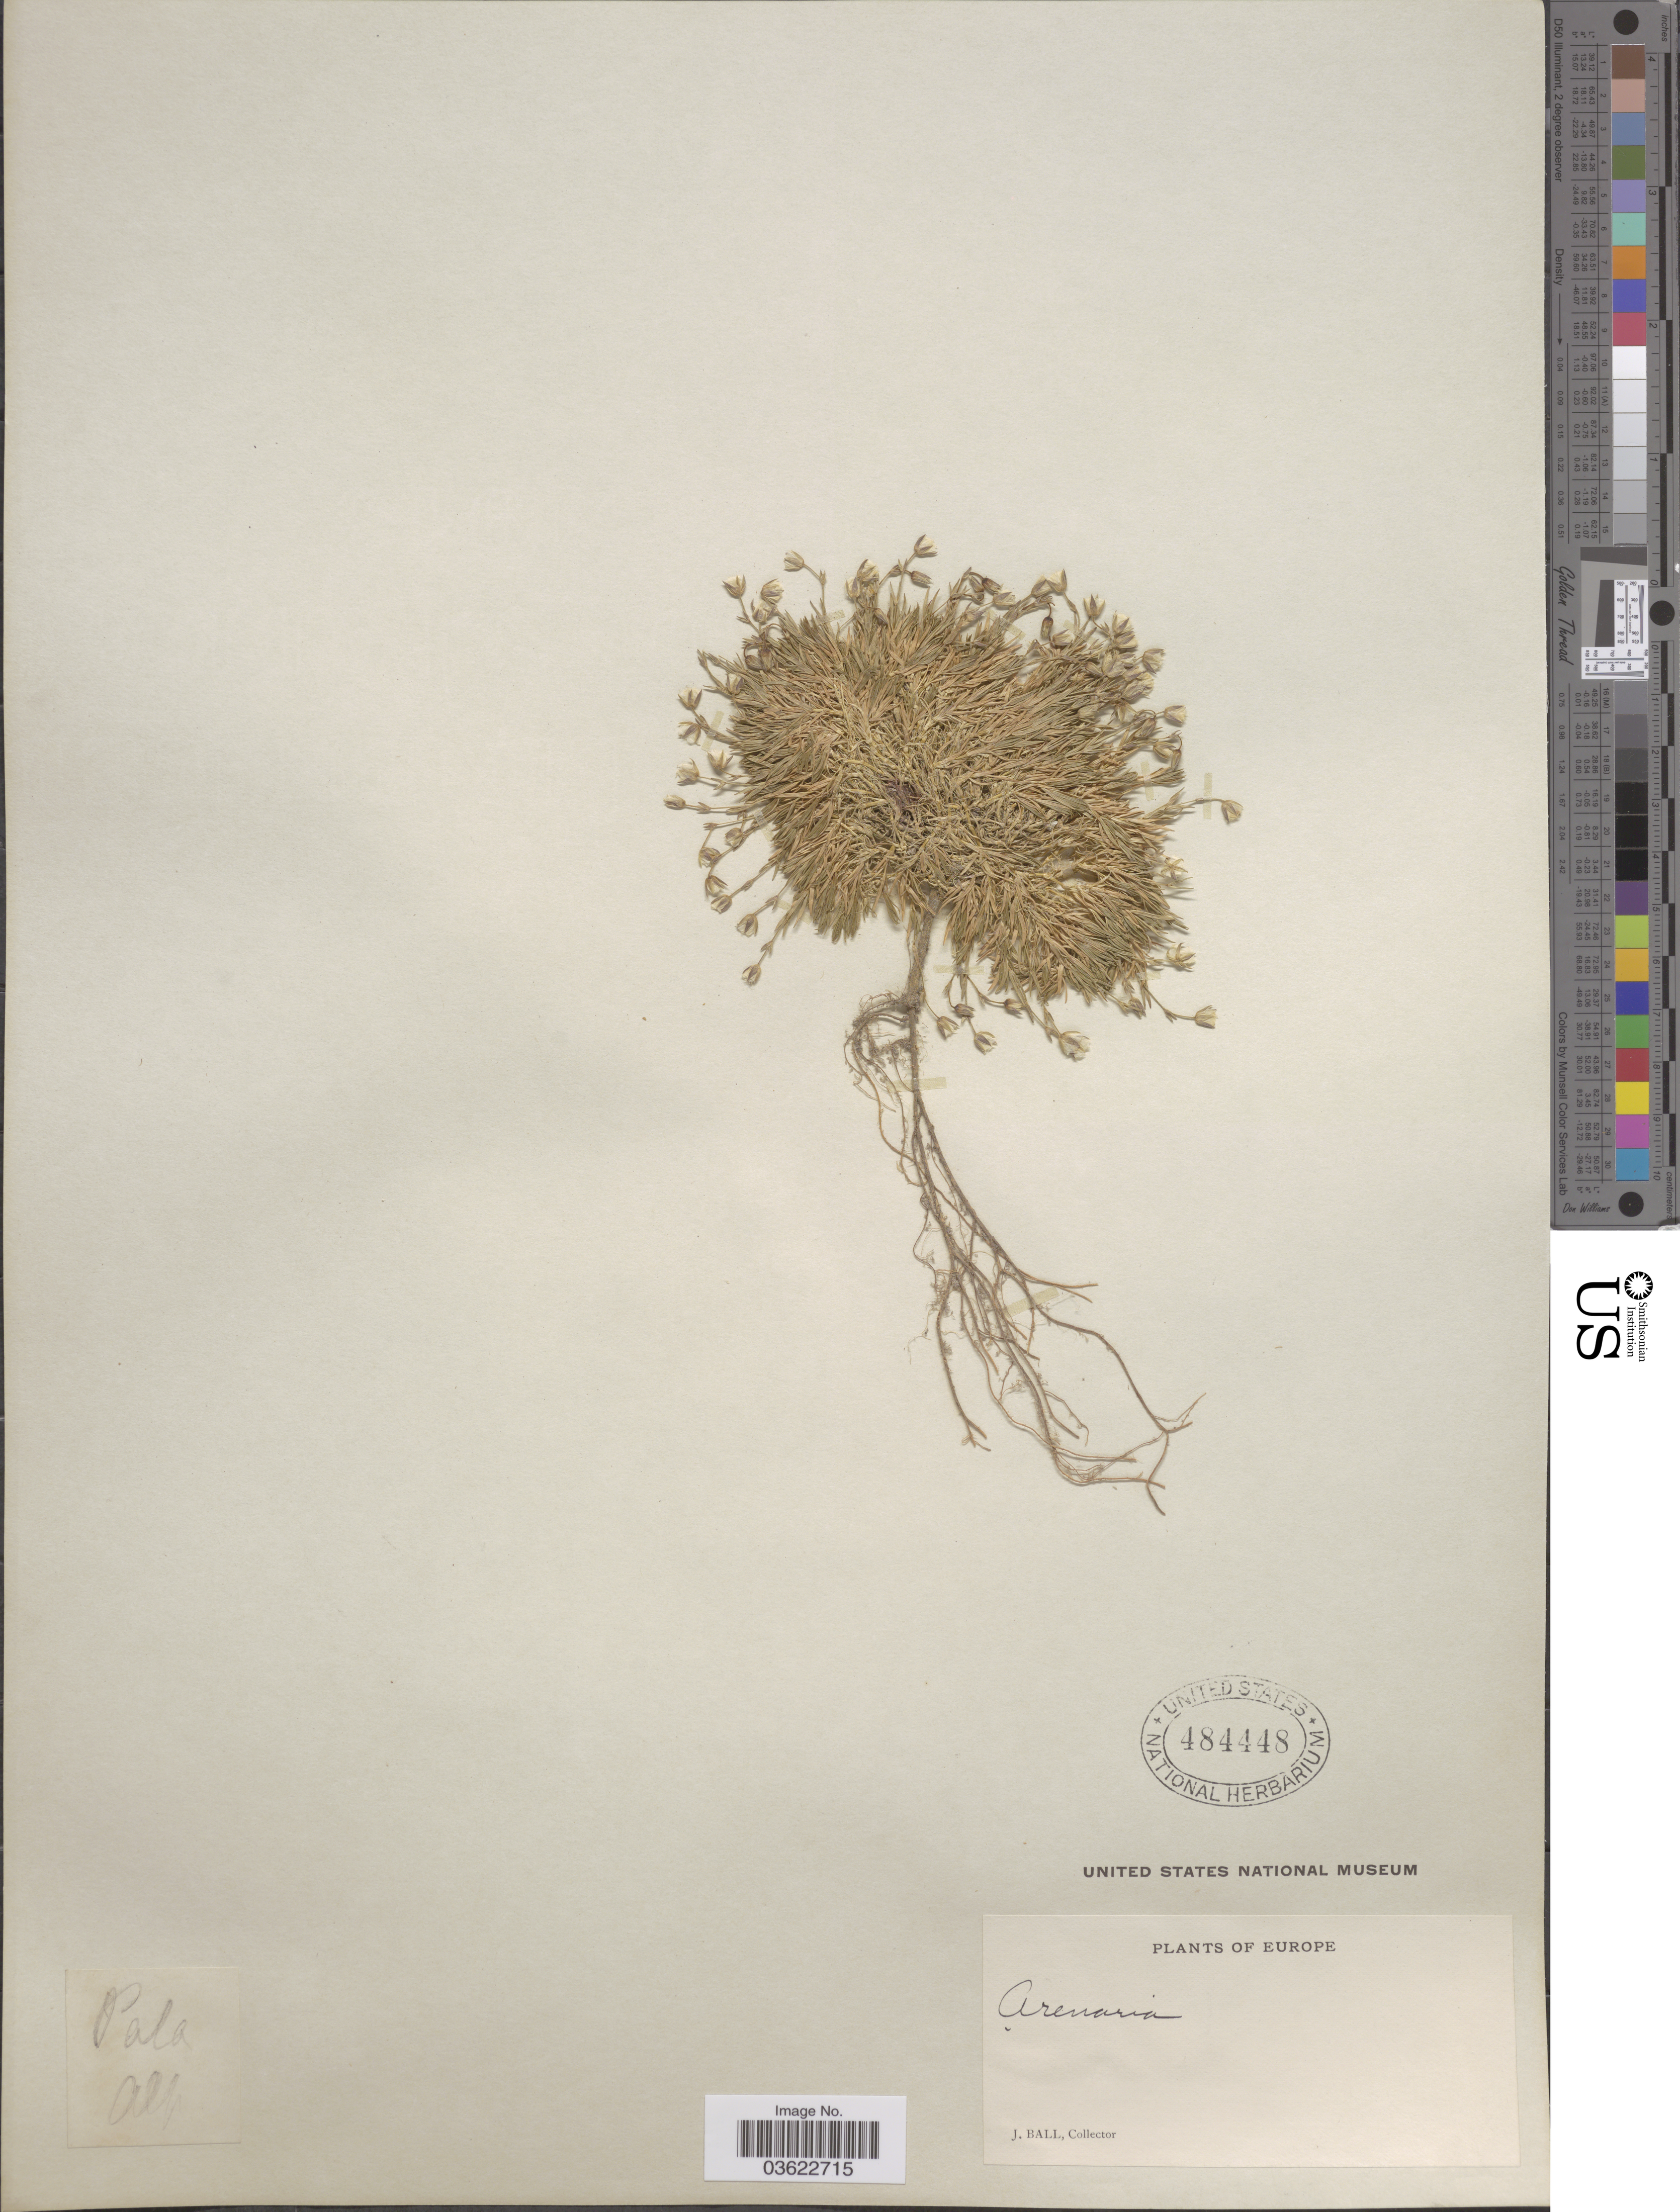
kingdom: Plantae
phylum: Tracheophyta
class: Magnoliopsida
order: Caryophyllales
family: Caryophyllaceae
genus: Arenaria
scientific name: Arenaria sp.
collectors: J. Ball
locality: Europe. Pala Alp.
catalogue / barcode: US 484448